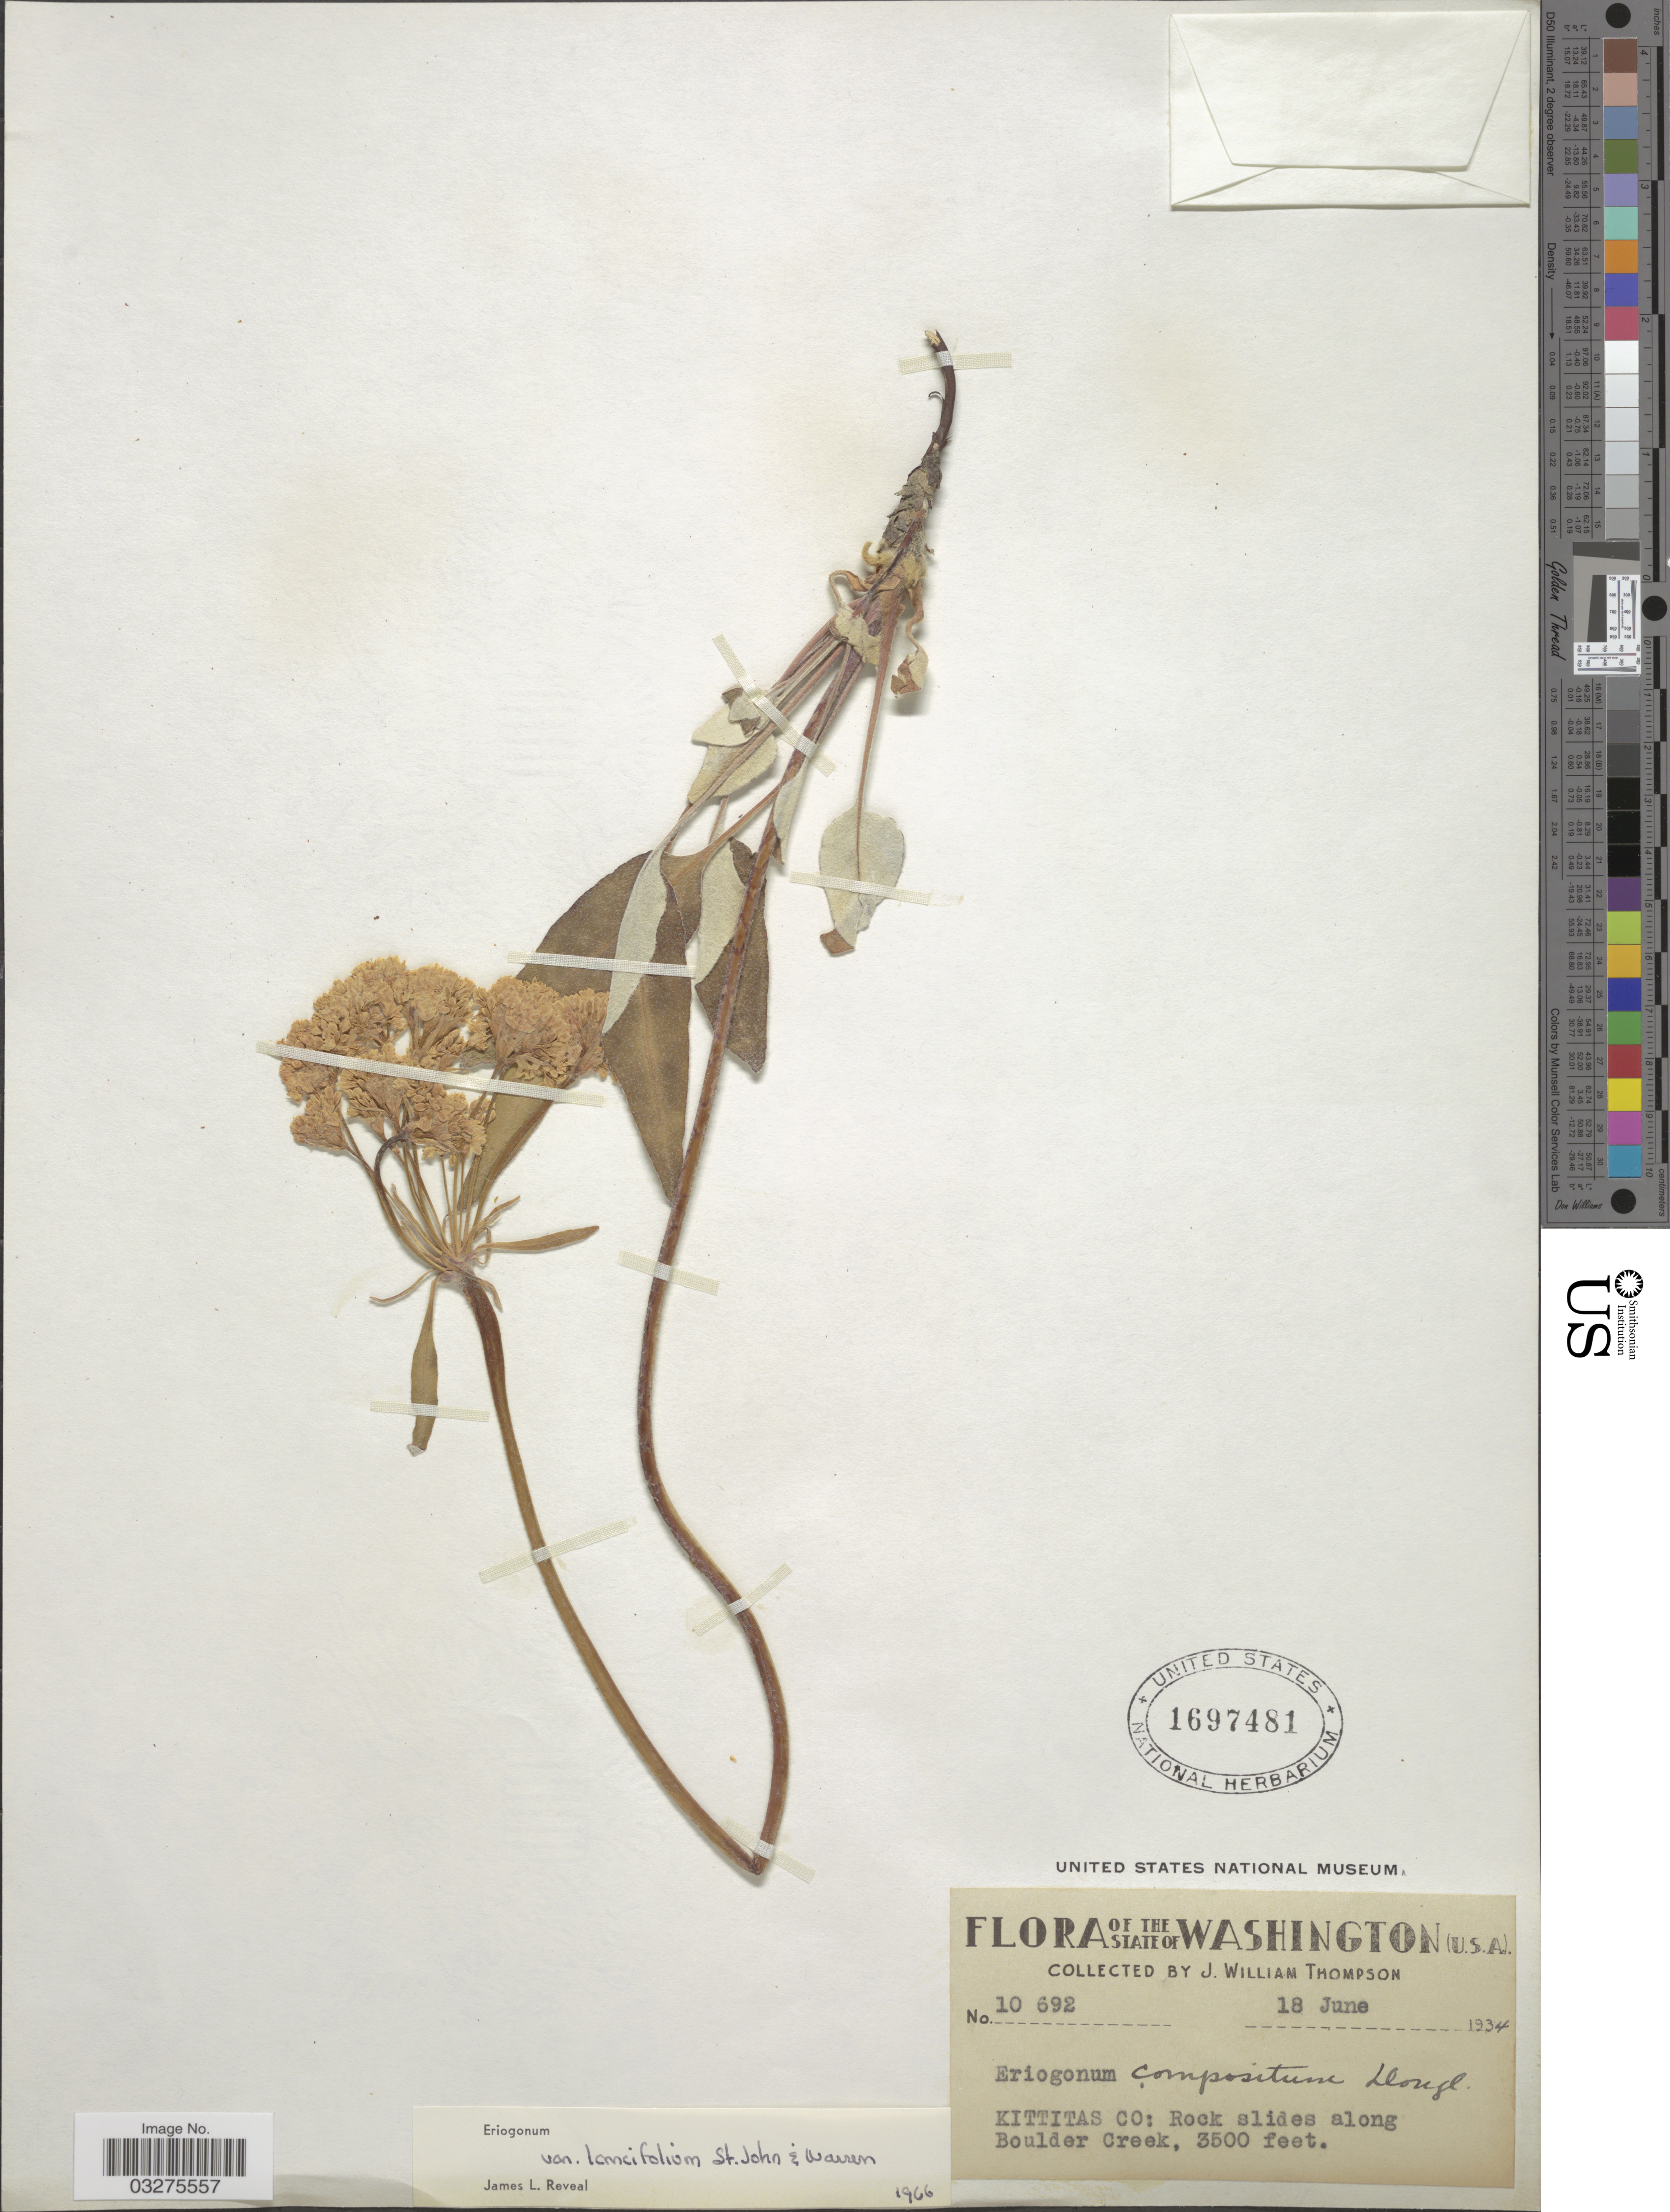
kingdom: Plantae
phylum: Tracheophyta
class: Magnoliopsida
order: Caryophyllales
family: Polygonaceae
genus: Eriogonum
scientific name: Eriogonum compositum var. lancifolium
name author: H. St. John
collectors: J. W. Thompson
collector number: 10692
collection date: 1934-06-18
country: United States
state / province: Washington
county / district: Kittitas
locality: Kittitas Co.: Rock slides along Boulder Creek.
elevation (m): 1067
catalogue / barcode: US 1697481